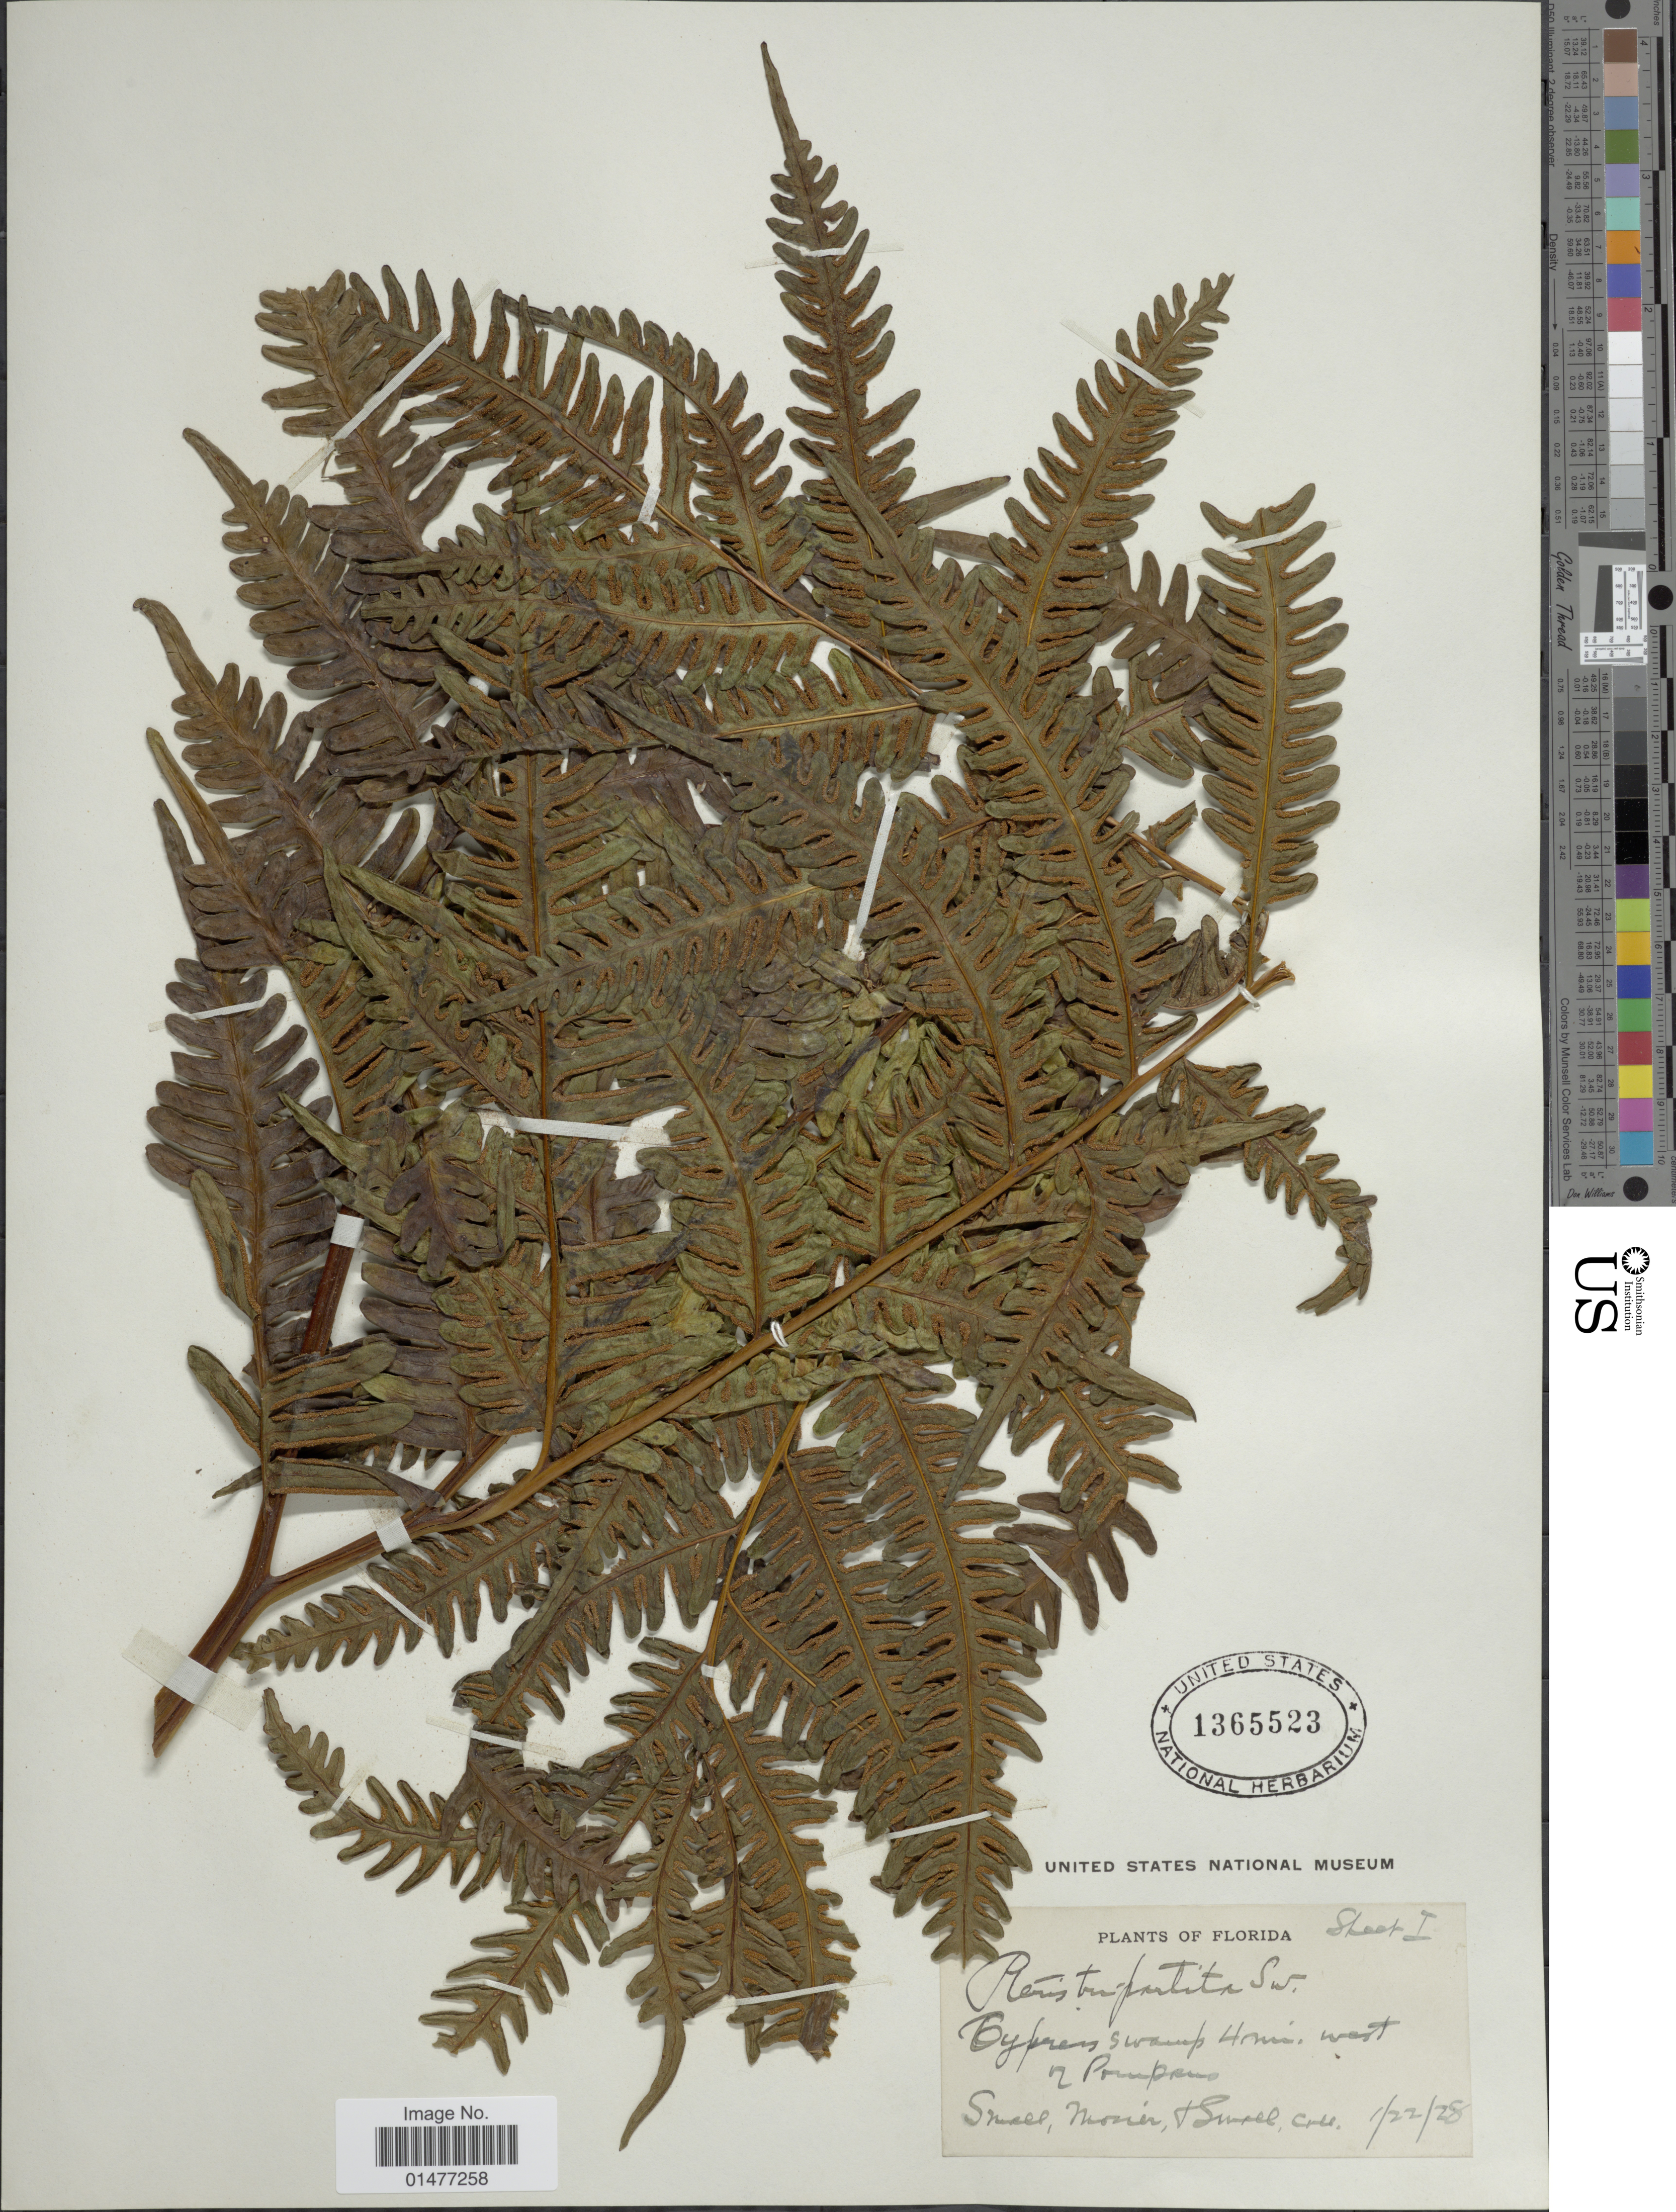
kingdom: Plantae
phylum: Tracheophyta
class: Polypodiopsida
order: Polypodiales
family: Pteridaceae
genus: Pteris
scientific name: Pteris tripartita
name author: Sw.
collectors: -- Small, Mosier & -- Small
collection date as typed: Transcribed d/m/y: 22/1/28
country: United States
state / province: Florida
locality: Plants of Florida, Cypress swamp 4m. west of Pompano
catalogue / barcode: US 1365523